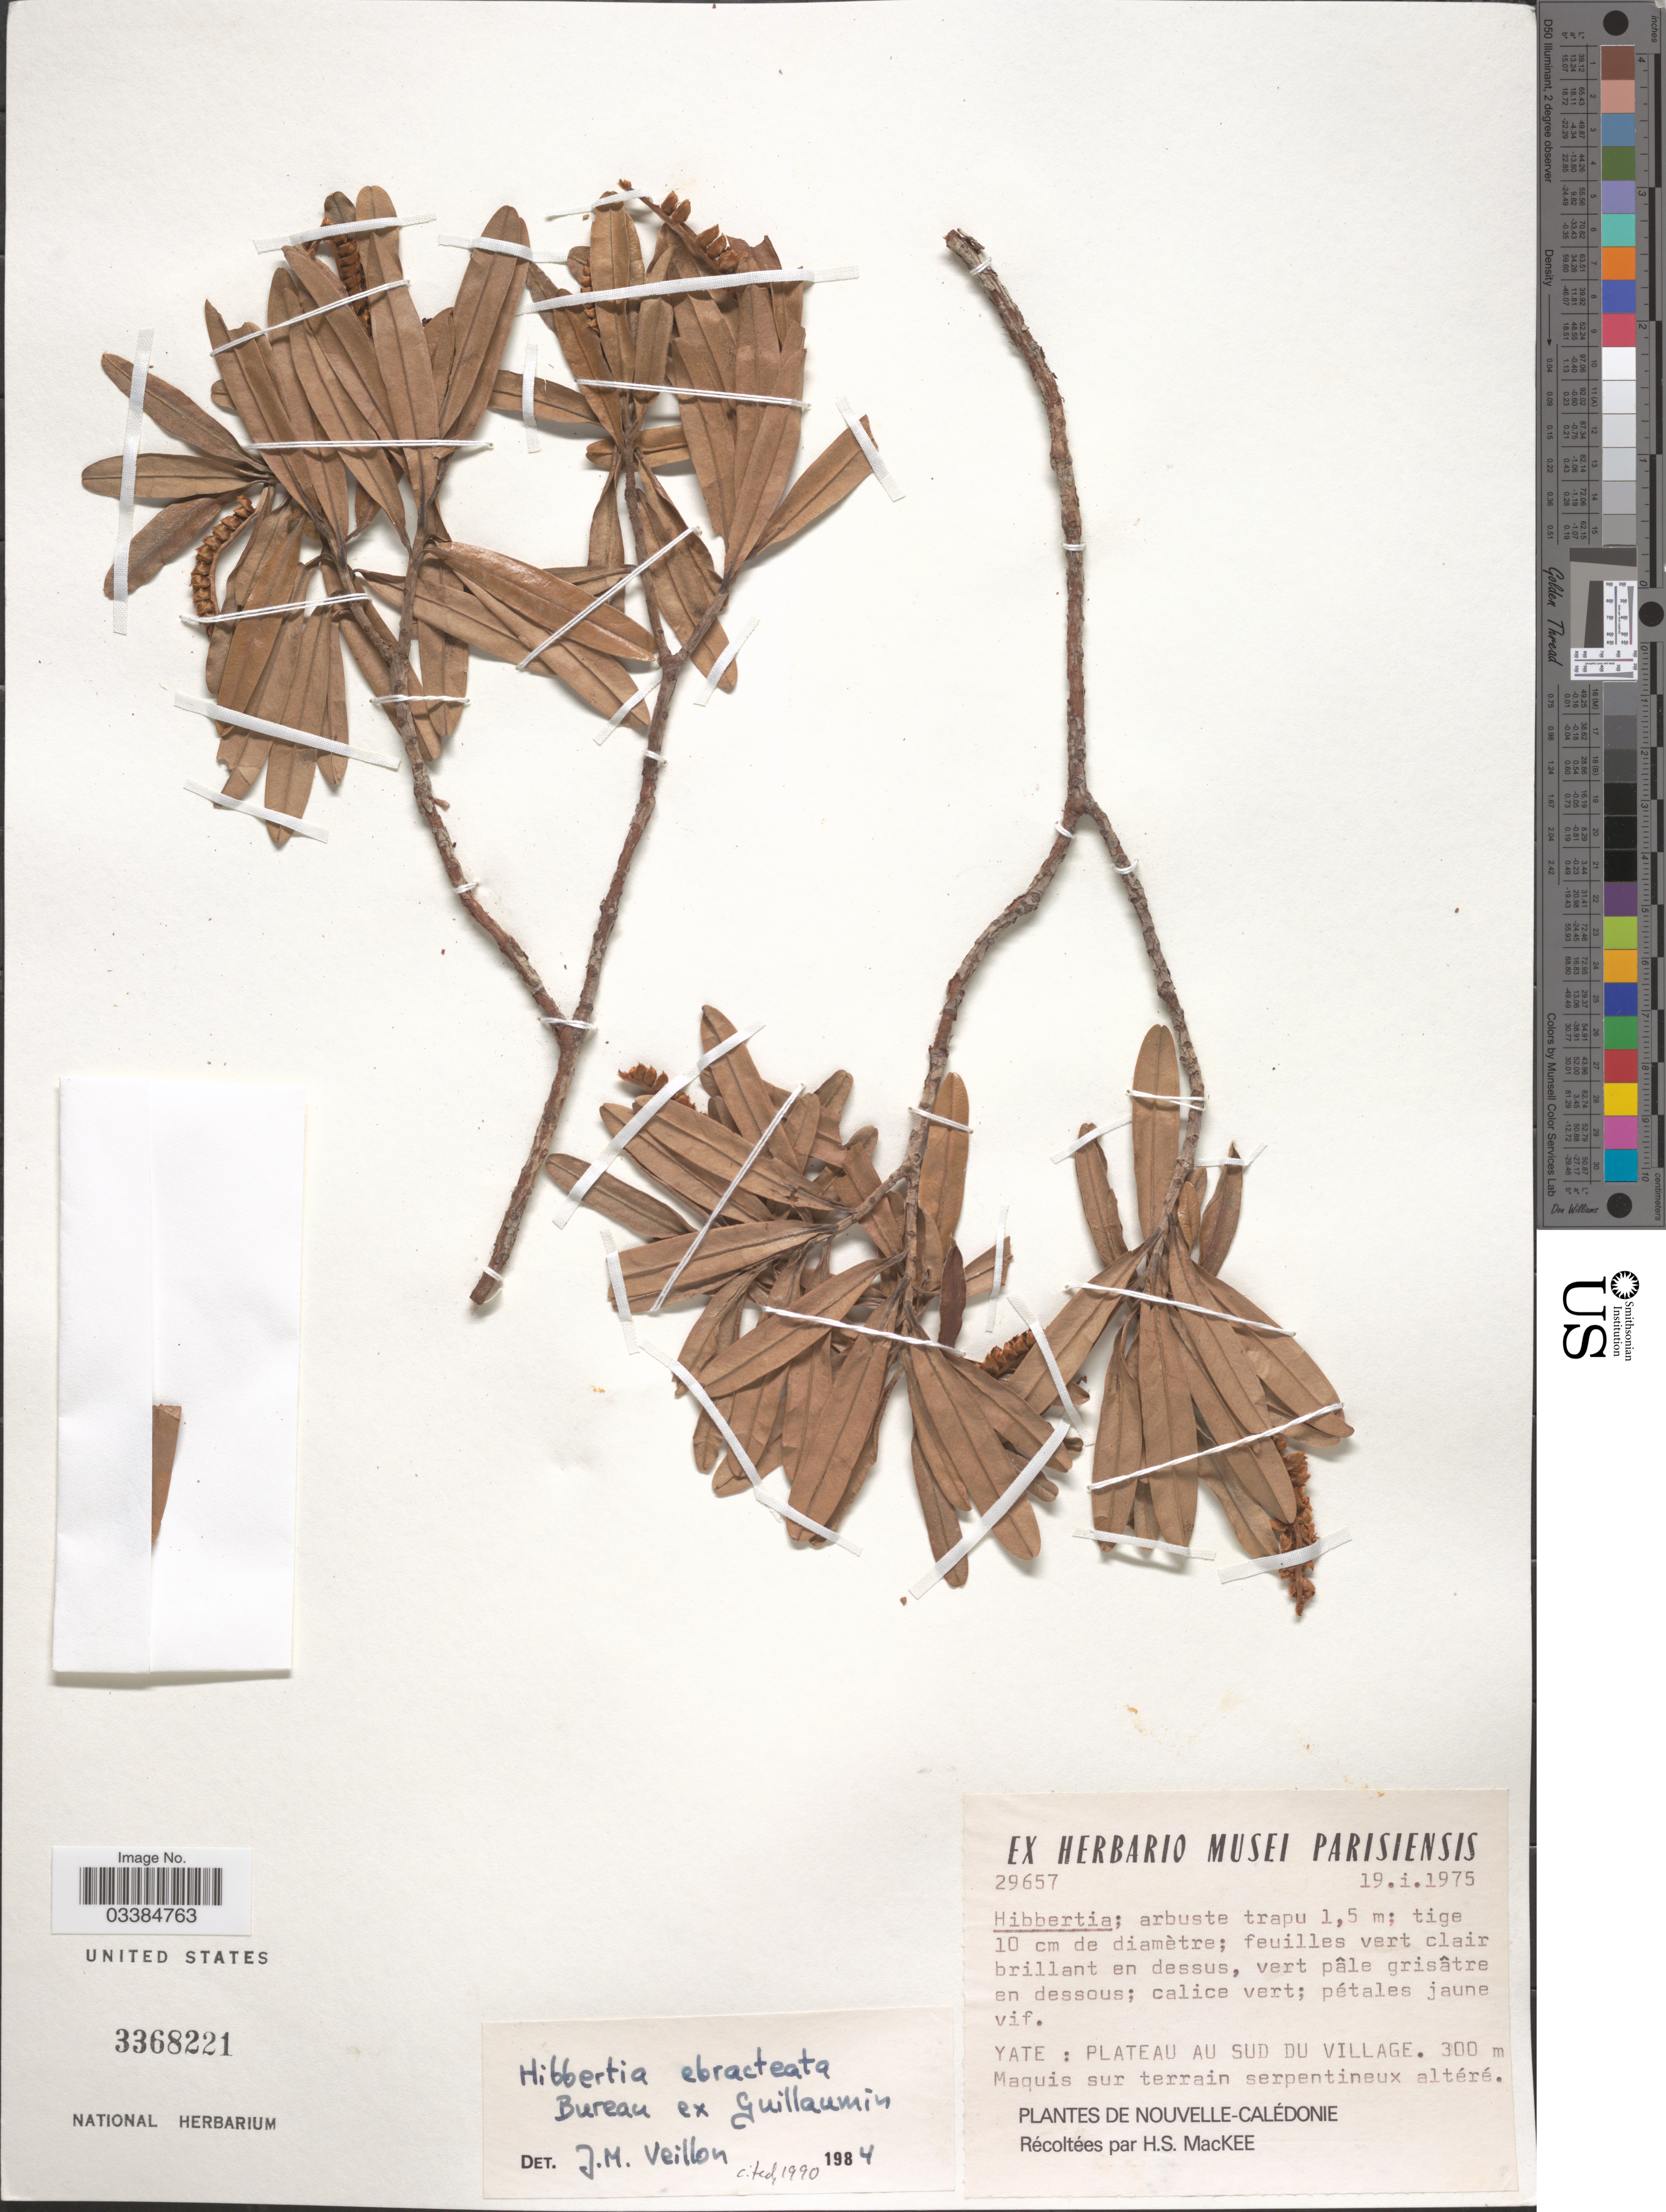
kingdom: Plantae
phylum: Tracheophyta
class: Magnoliopsida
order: Dilleniales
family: Dilleniaceae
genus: Hibbertia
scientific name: Hibbertia ebracteata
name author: Bureau ex Guillaumin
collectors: H. S. MacKee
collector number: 29657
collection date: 1975-01-19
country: New Caledonia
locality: Yate: Plateau au Sud du Village. Maquis sur terrain serpentineux altéré.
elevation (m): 300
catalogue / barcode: US 3368221